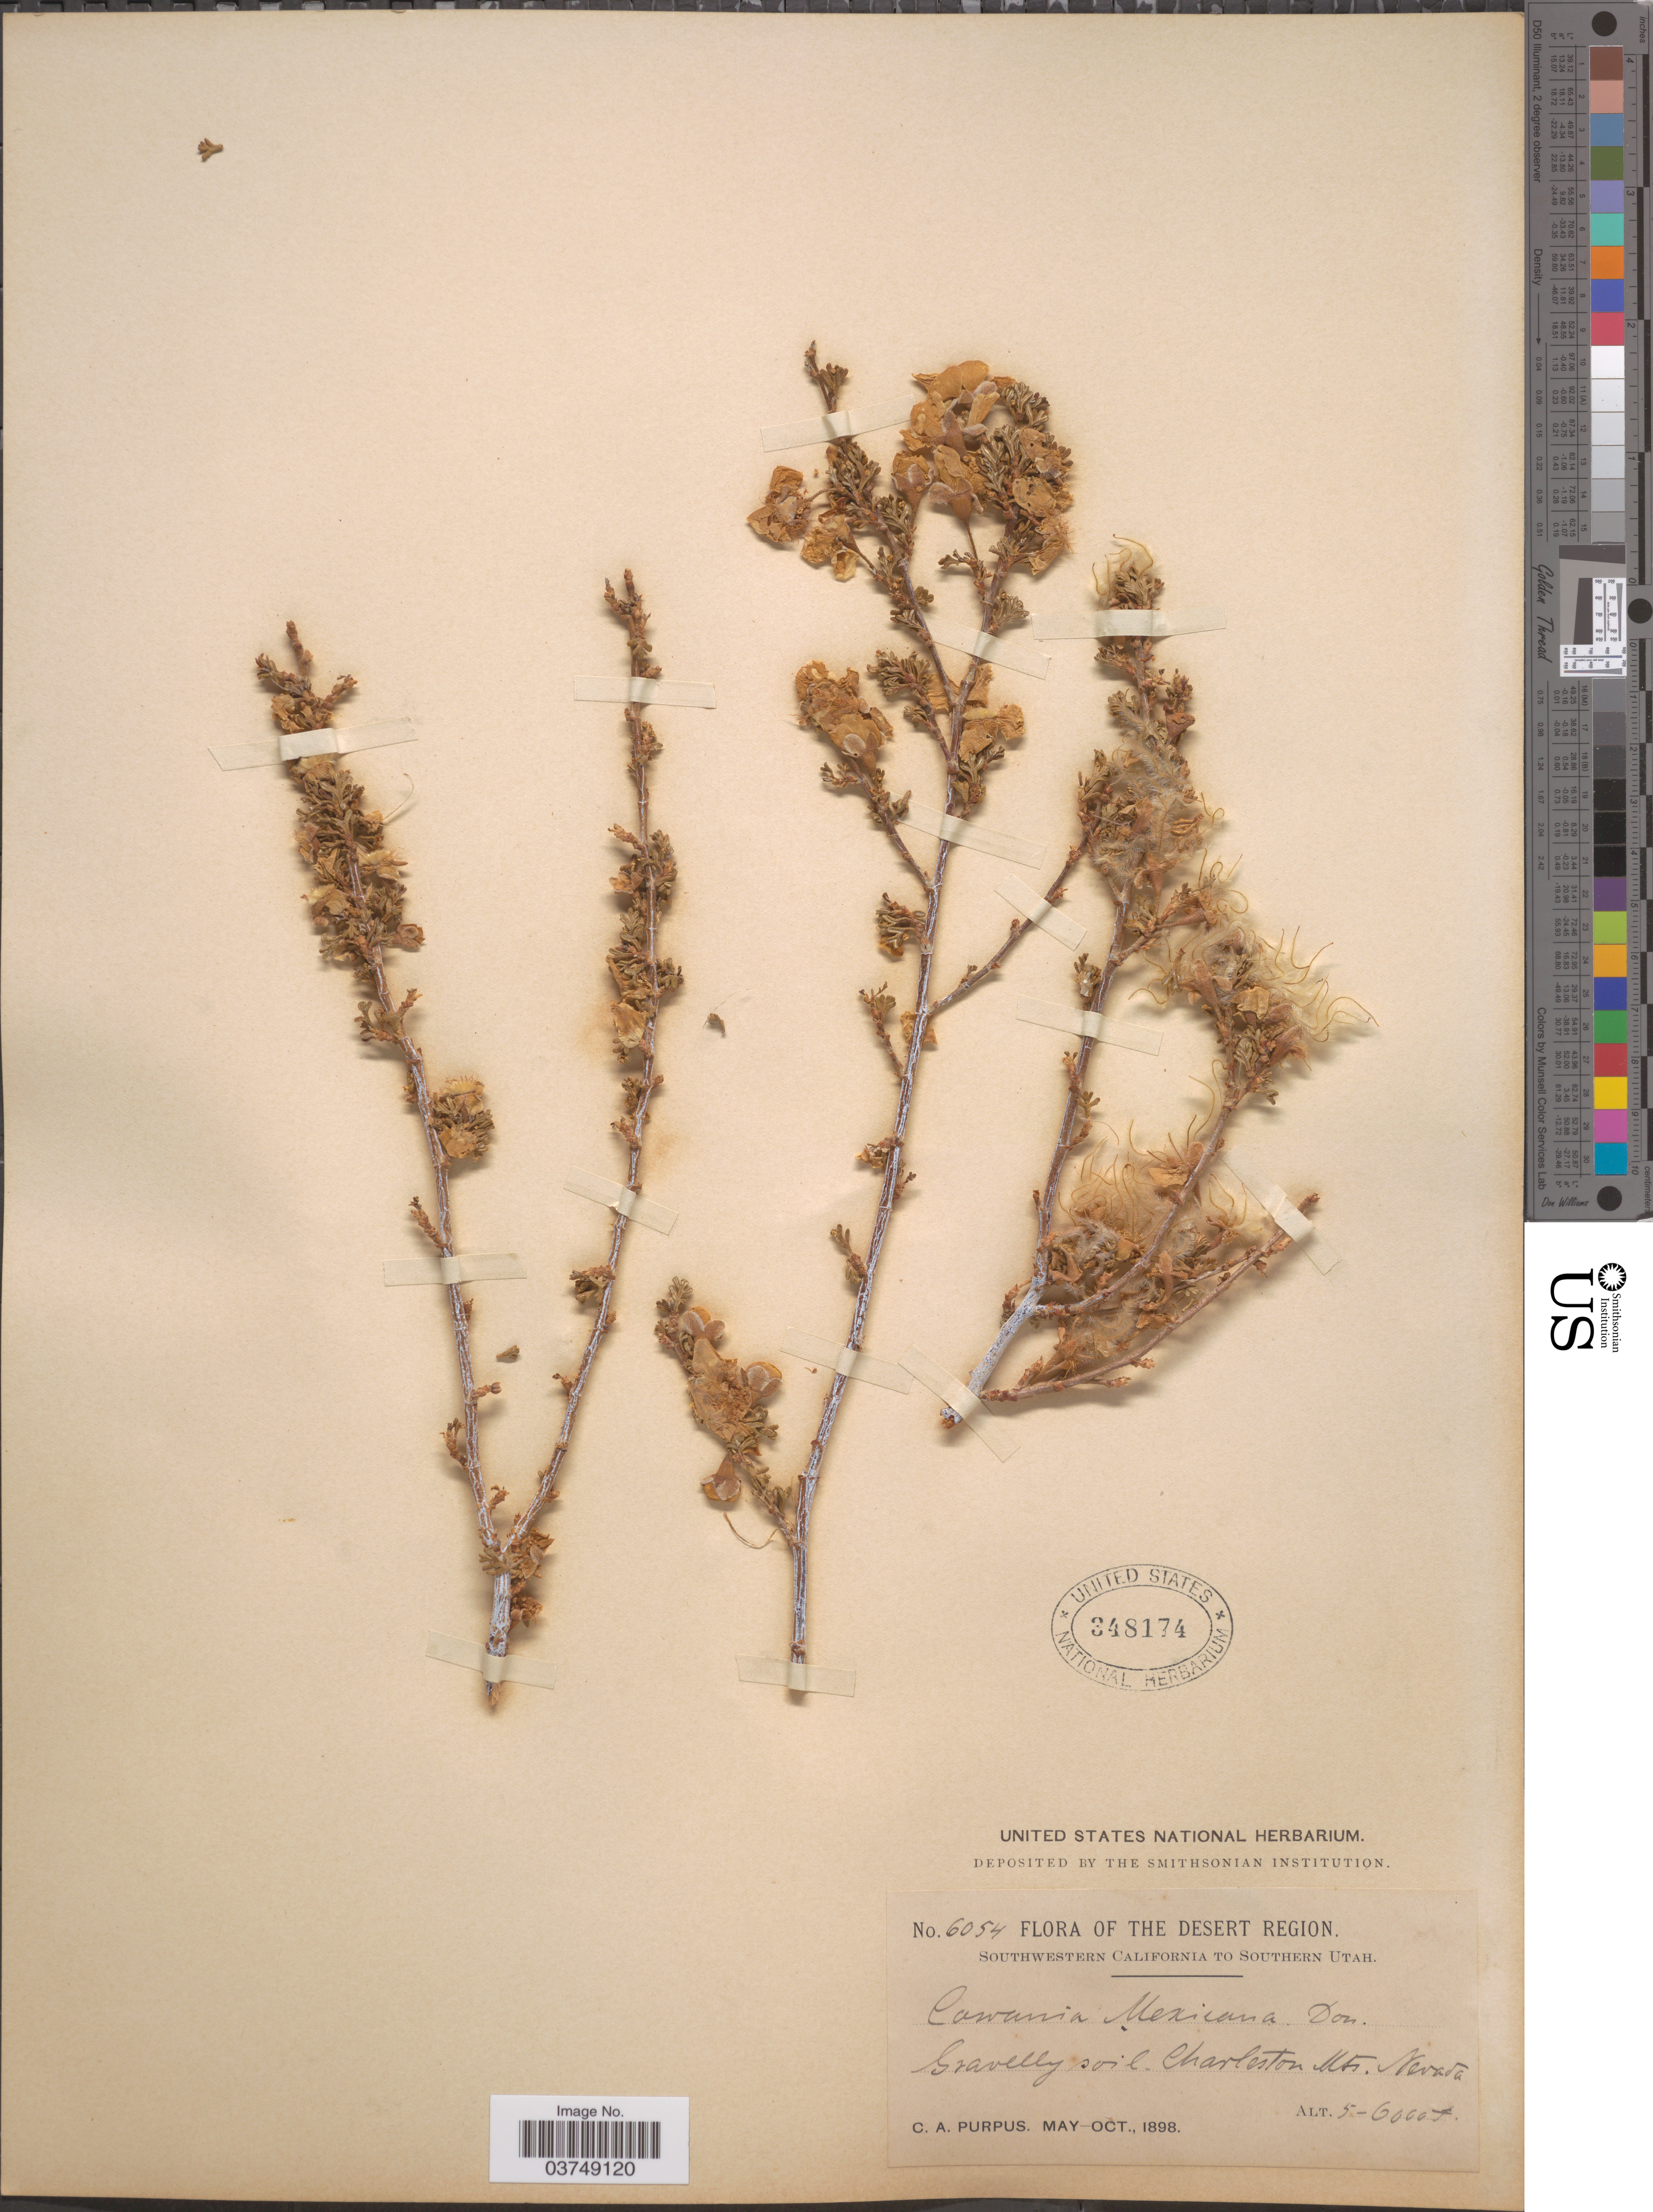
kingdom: Plantae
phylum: Tracheophyta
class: Magnoliopsida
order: Rosales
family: Rosaceae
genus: Purshia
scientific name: Purshia stansburyana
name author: (Torr.) Henrickson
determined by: Strong, Mark T., (BOT), Smithsonian Institution - National Museum of Natural History (UNITED STATES)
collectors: C. A. Purpus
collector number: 6054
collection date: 1898-05/1898-10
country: United States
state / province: Nevada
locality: The Desert Region. Charleston Mts.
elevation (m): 1524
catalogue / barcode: US 348174